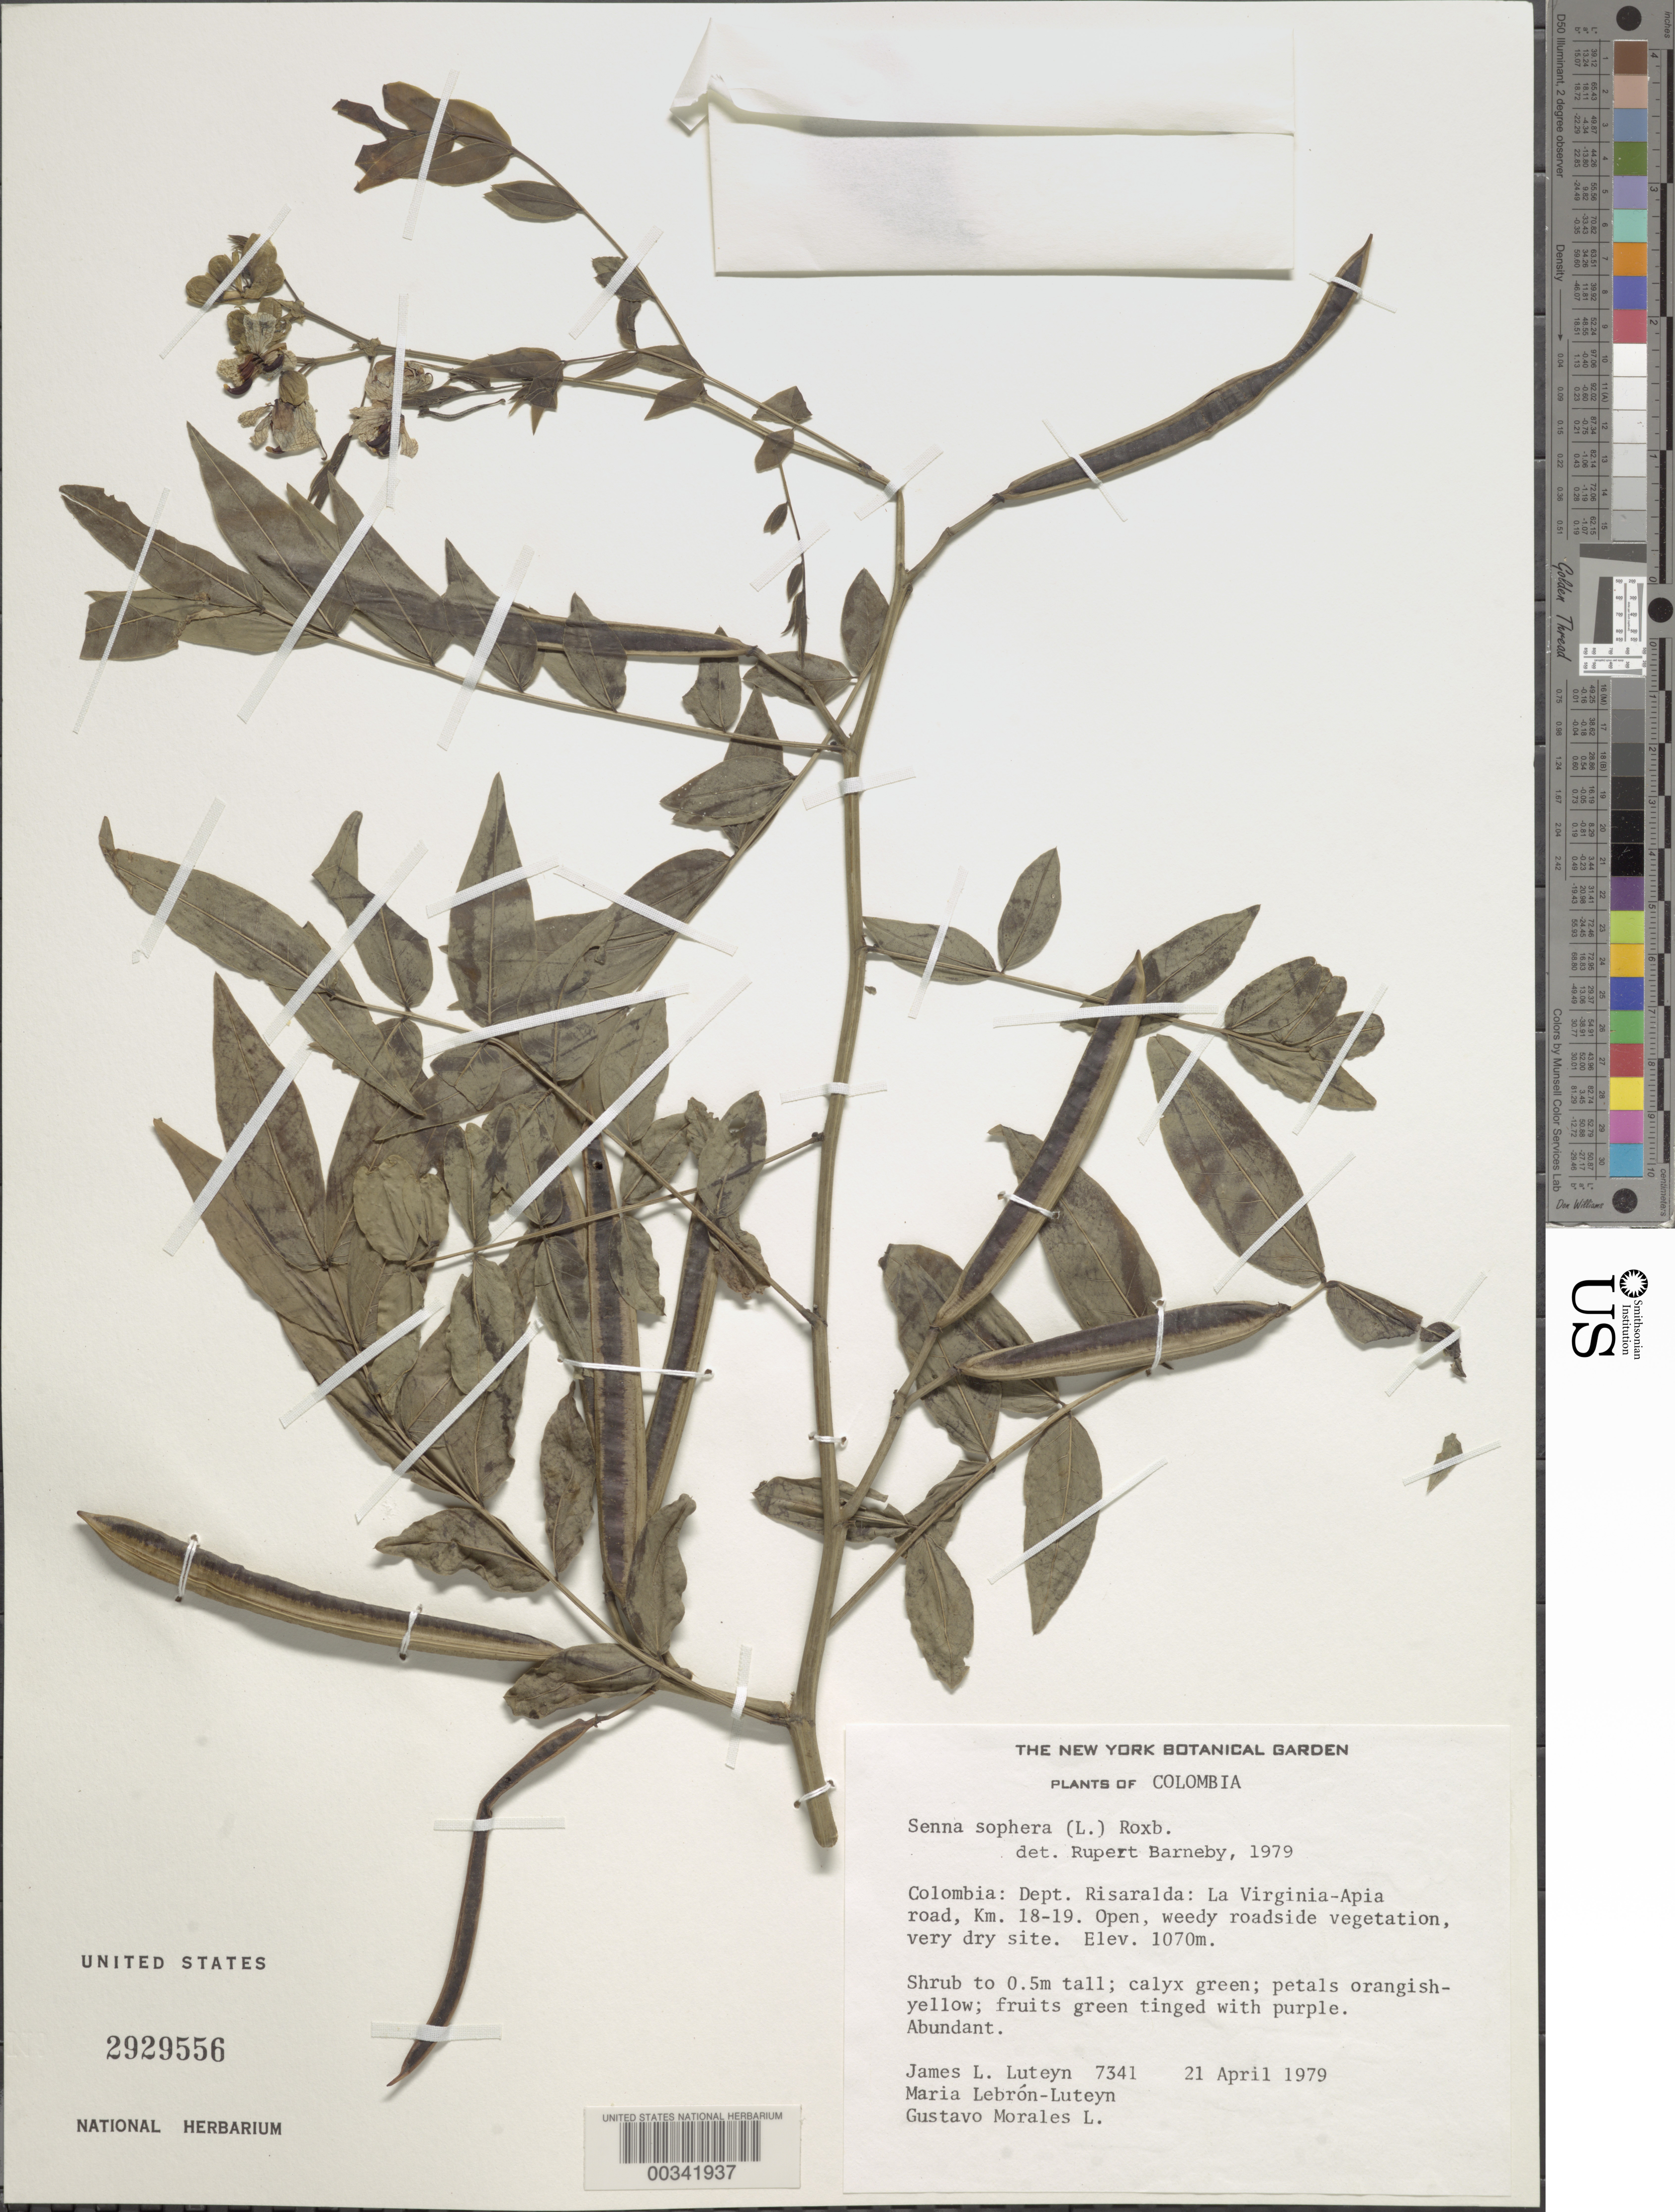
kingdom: Plantae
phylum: Tracheophyta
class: Magnoliopsida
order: Fabales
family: Fabaceae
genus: Senna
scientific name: Senna sophera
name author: (L.) Roxb.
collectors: J. L. Luteyn, M. L. Lebrón-Luteyn & G. Morales L.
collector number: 7341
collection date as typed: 21 Apr 1979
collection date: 1979-04-21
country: Colombia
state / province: Risaralda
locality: La Virginia-Apia road, km 18-19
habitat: Open, weedy roadside, very dry site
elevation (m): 1070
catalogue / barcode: US 2929556